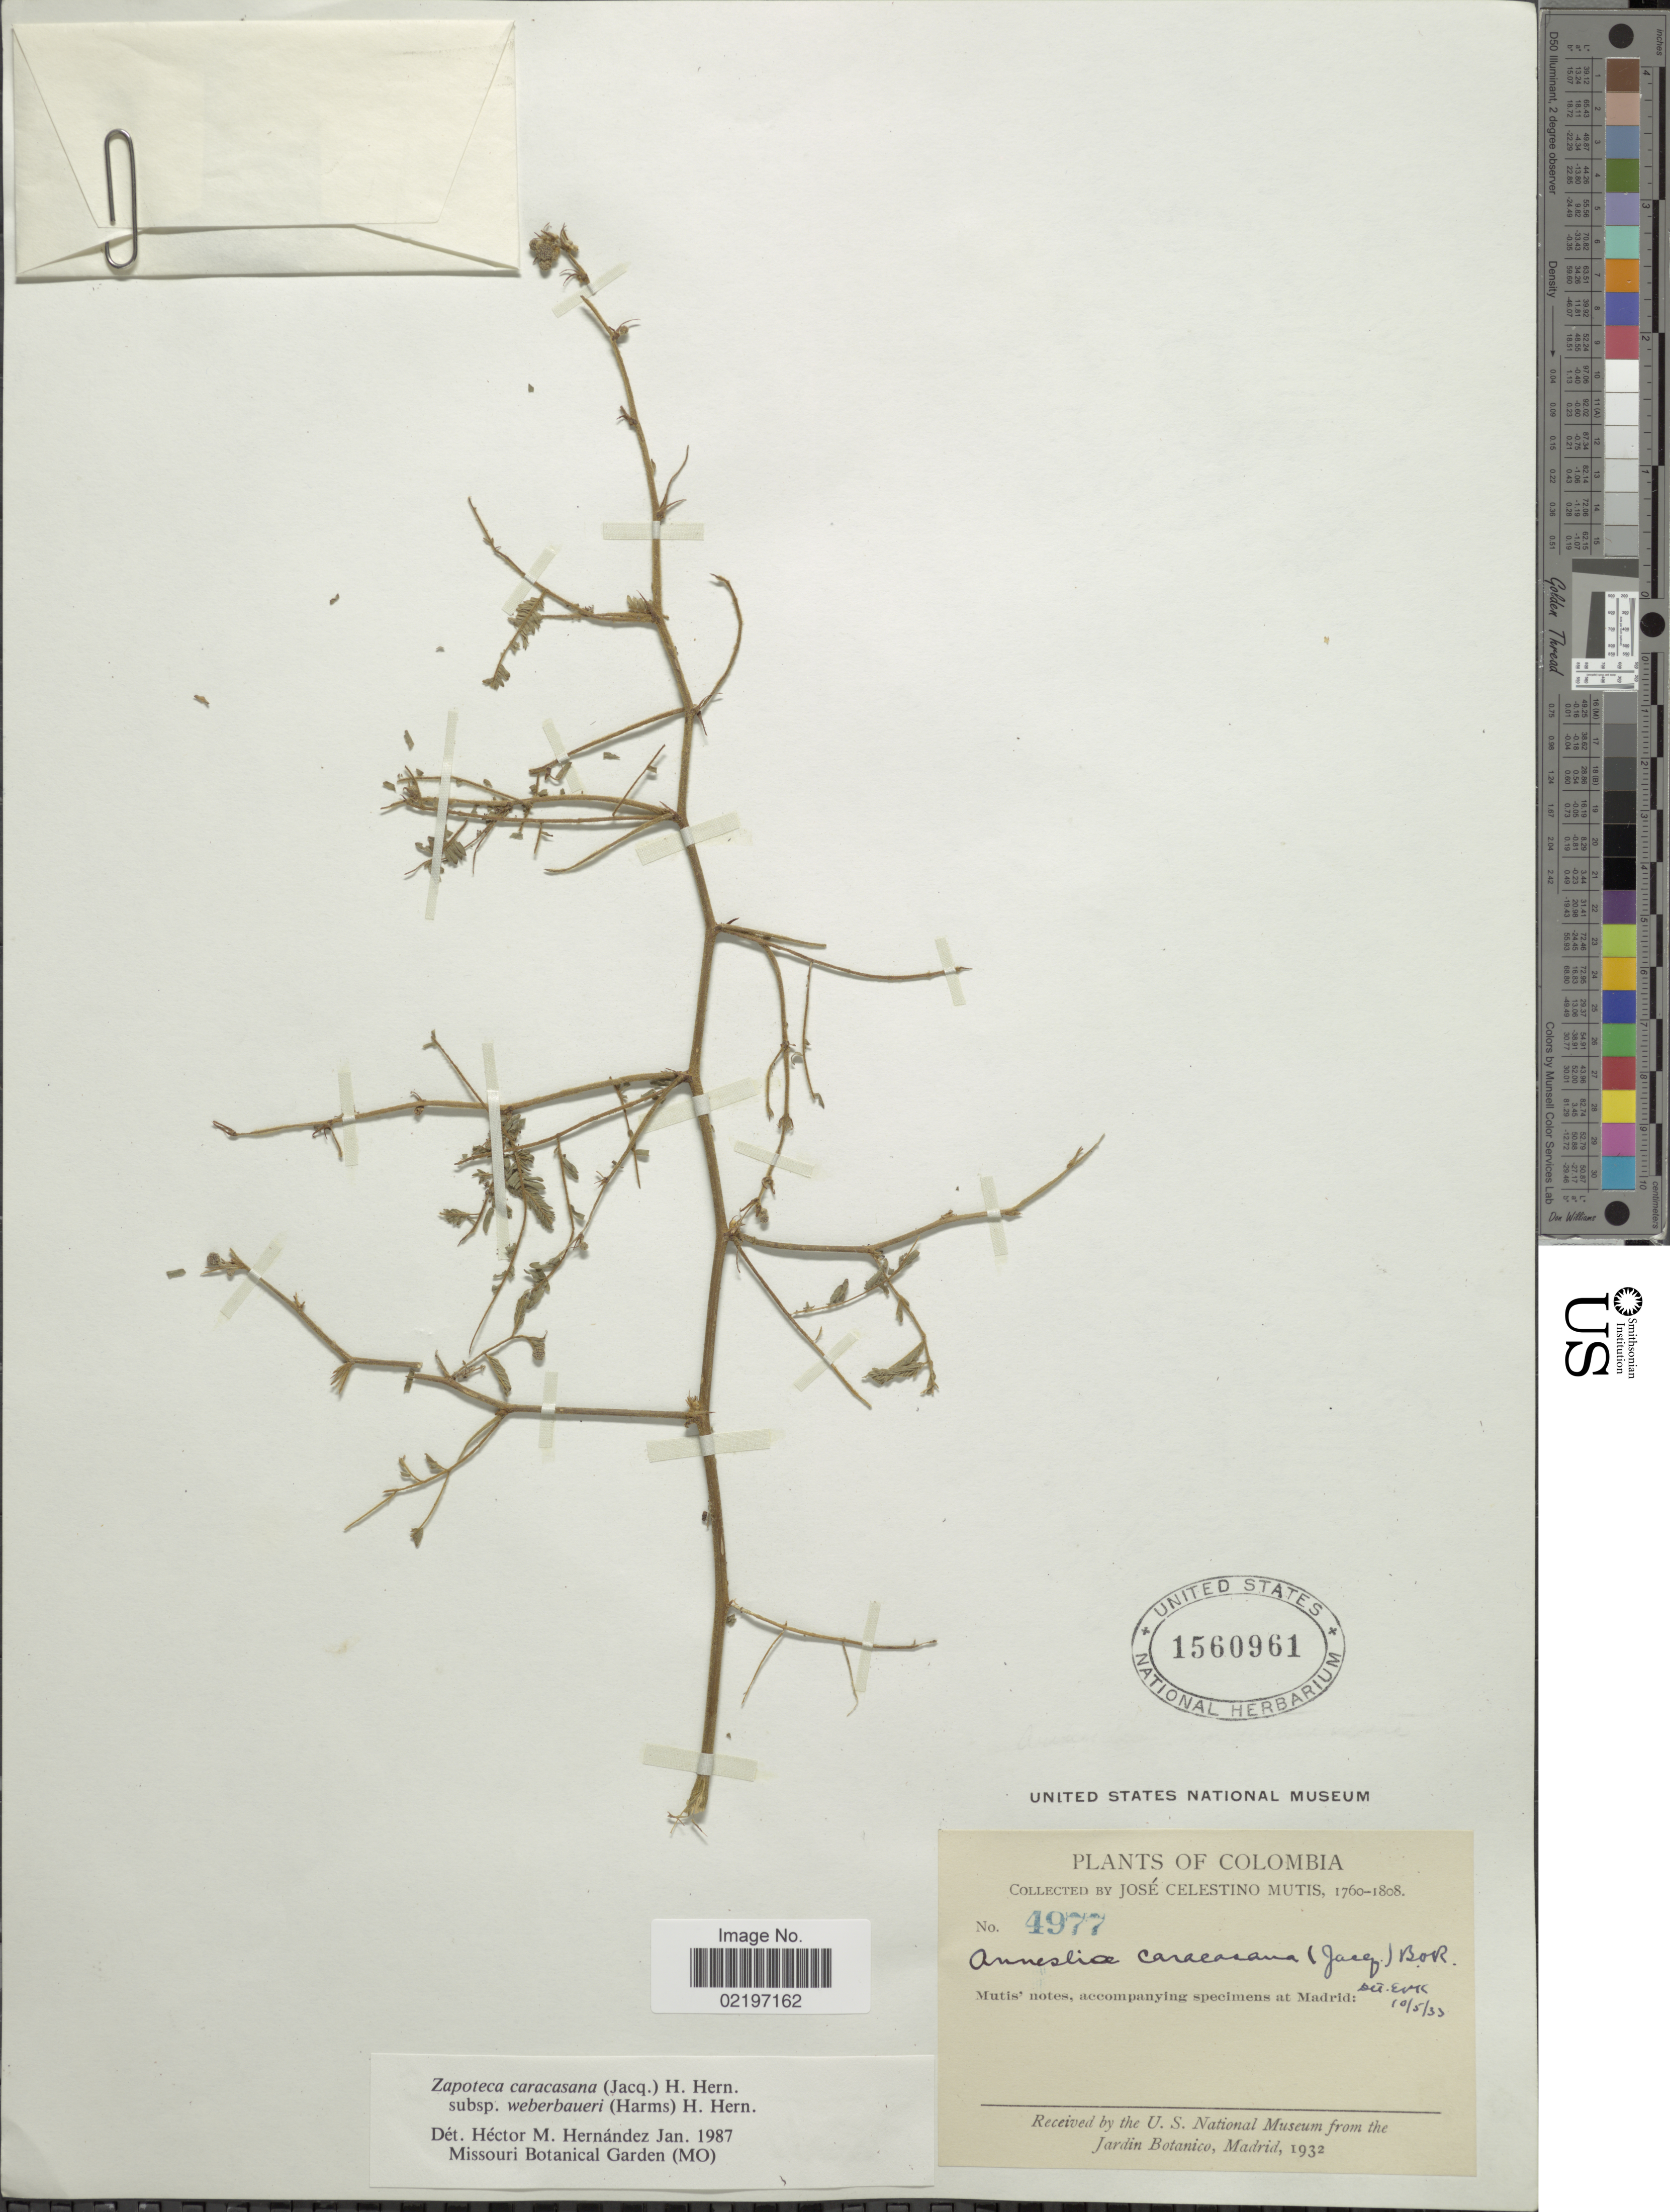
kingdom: Plantae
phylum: Tracheophyta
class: Magnoliopsida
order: Fabales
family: Fabaceae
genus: Zapoteca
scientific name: Zapoteca caracasana subsp. weberbaueri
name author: (Harms) H.M. Hern.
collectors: J. C. B. Mutis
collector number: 4977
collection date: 1760/1808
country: Colombia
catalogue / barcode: US 1560961